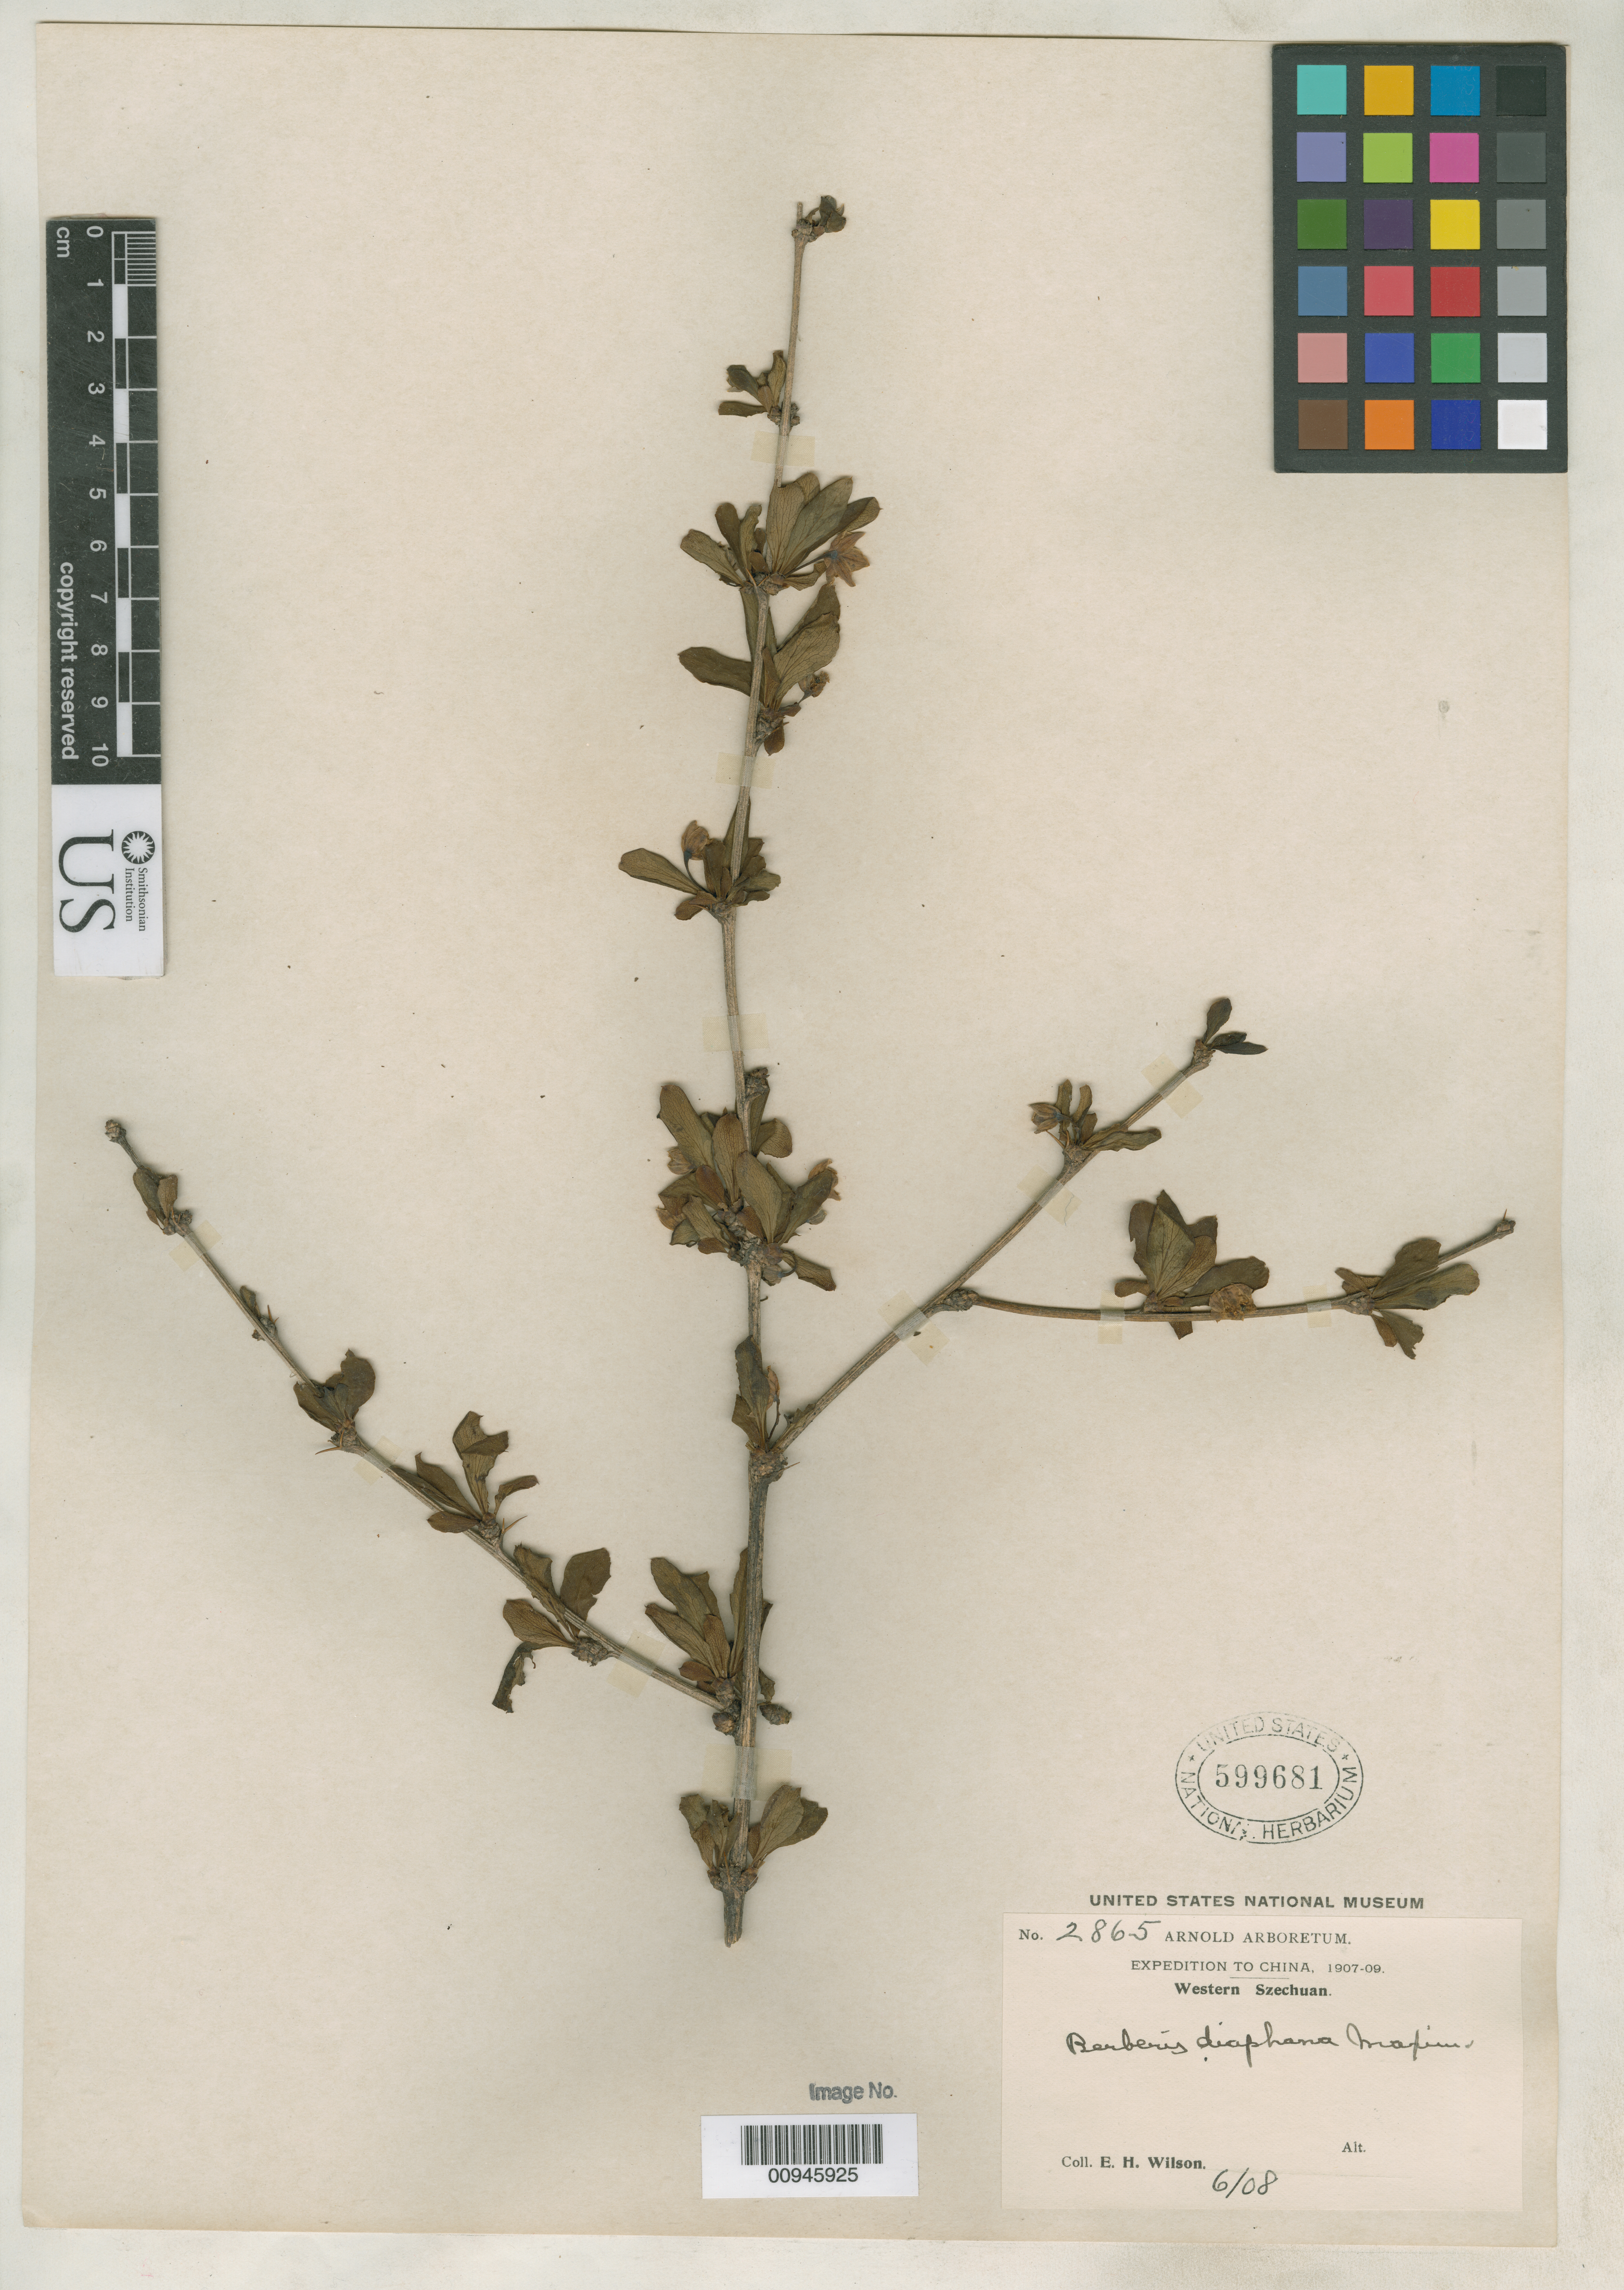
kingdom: Plantae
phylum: Tracheophyta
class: Magnoliopsida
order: Ranunculales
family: Berberidaceae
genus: Berberis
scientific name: Berberis diaphana var. uniflora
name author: Ahrendt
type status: Isotype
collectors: E. H. Wilson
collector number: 2865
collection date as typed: Jun 1908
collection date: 1908-06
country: China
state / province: Sichuan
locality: Western Szechuan.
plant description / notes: Currently accepted name and status as isotype determined by Julian Harber based on image viewed (email comm. July 2009).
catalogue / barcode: US 599681